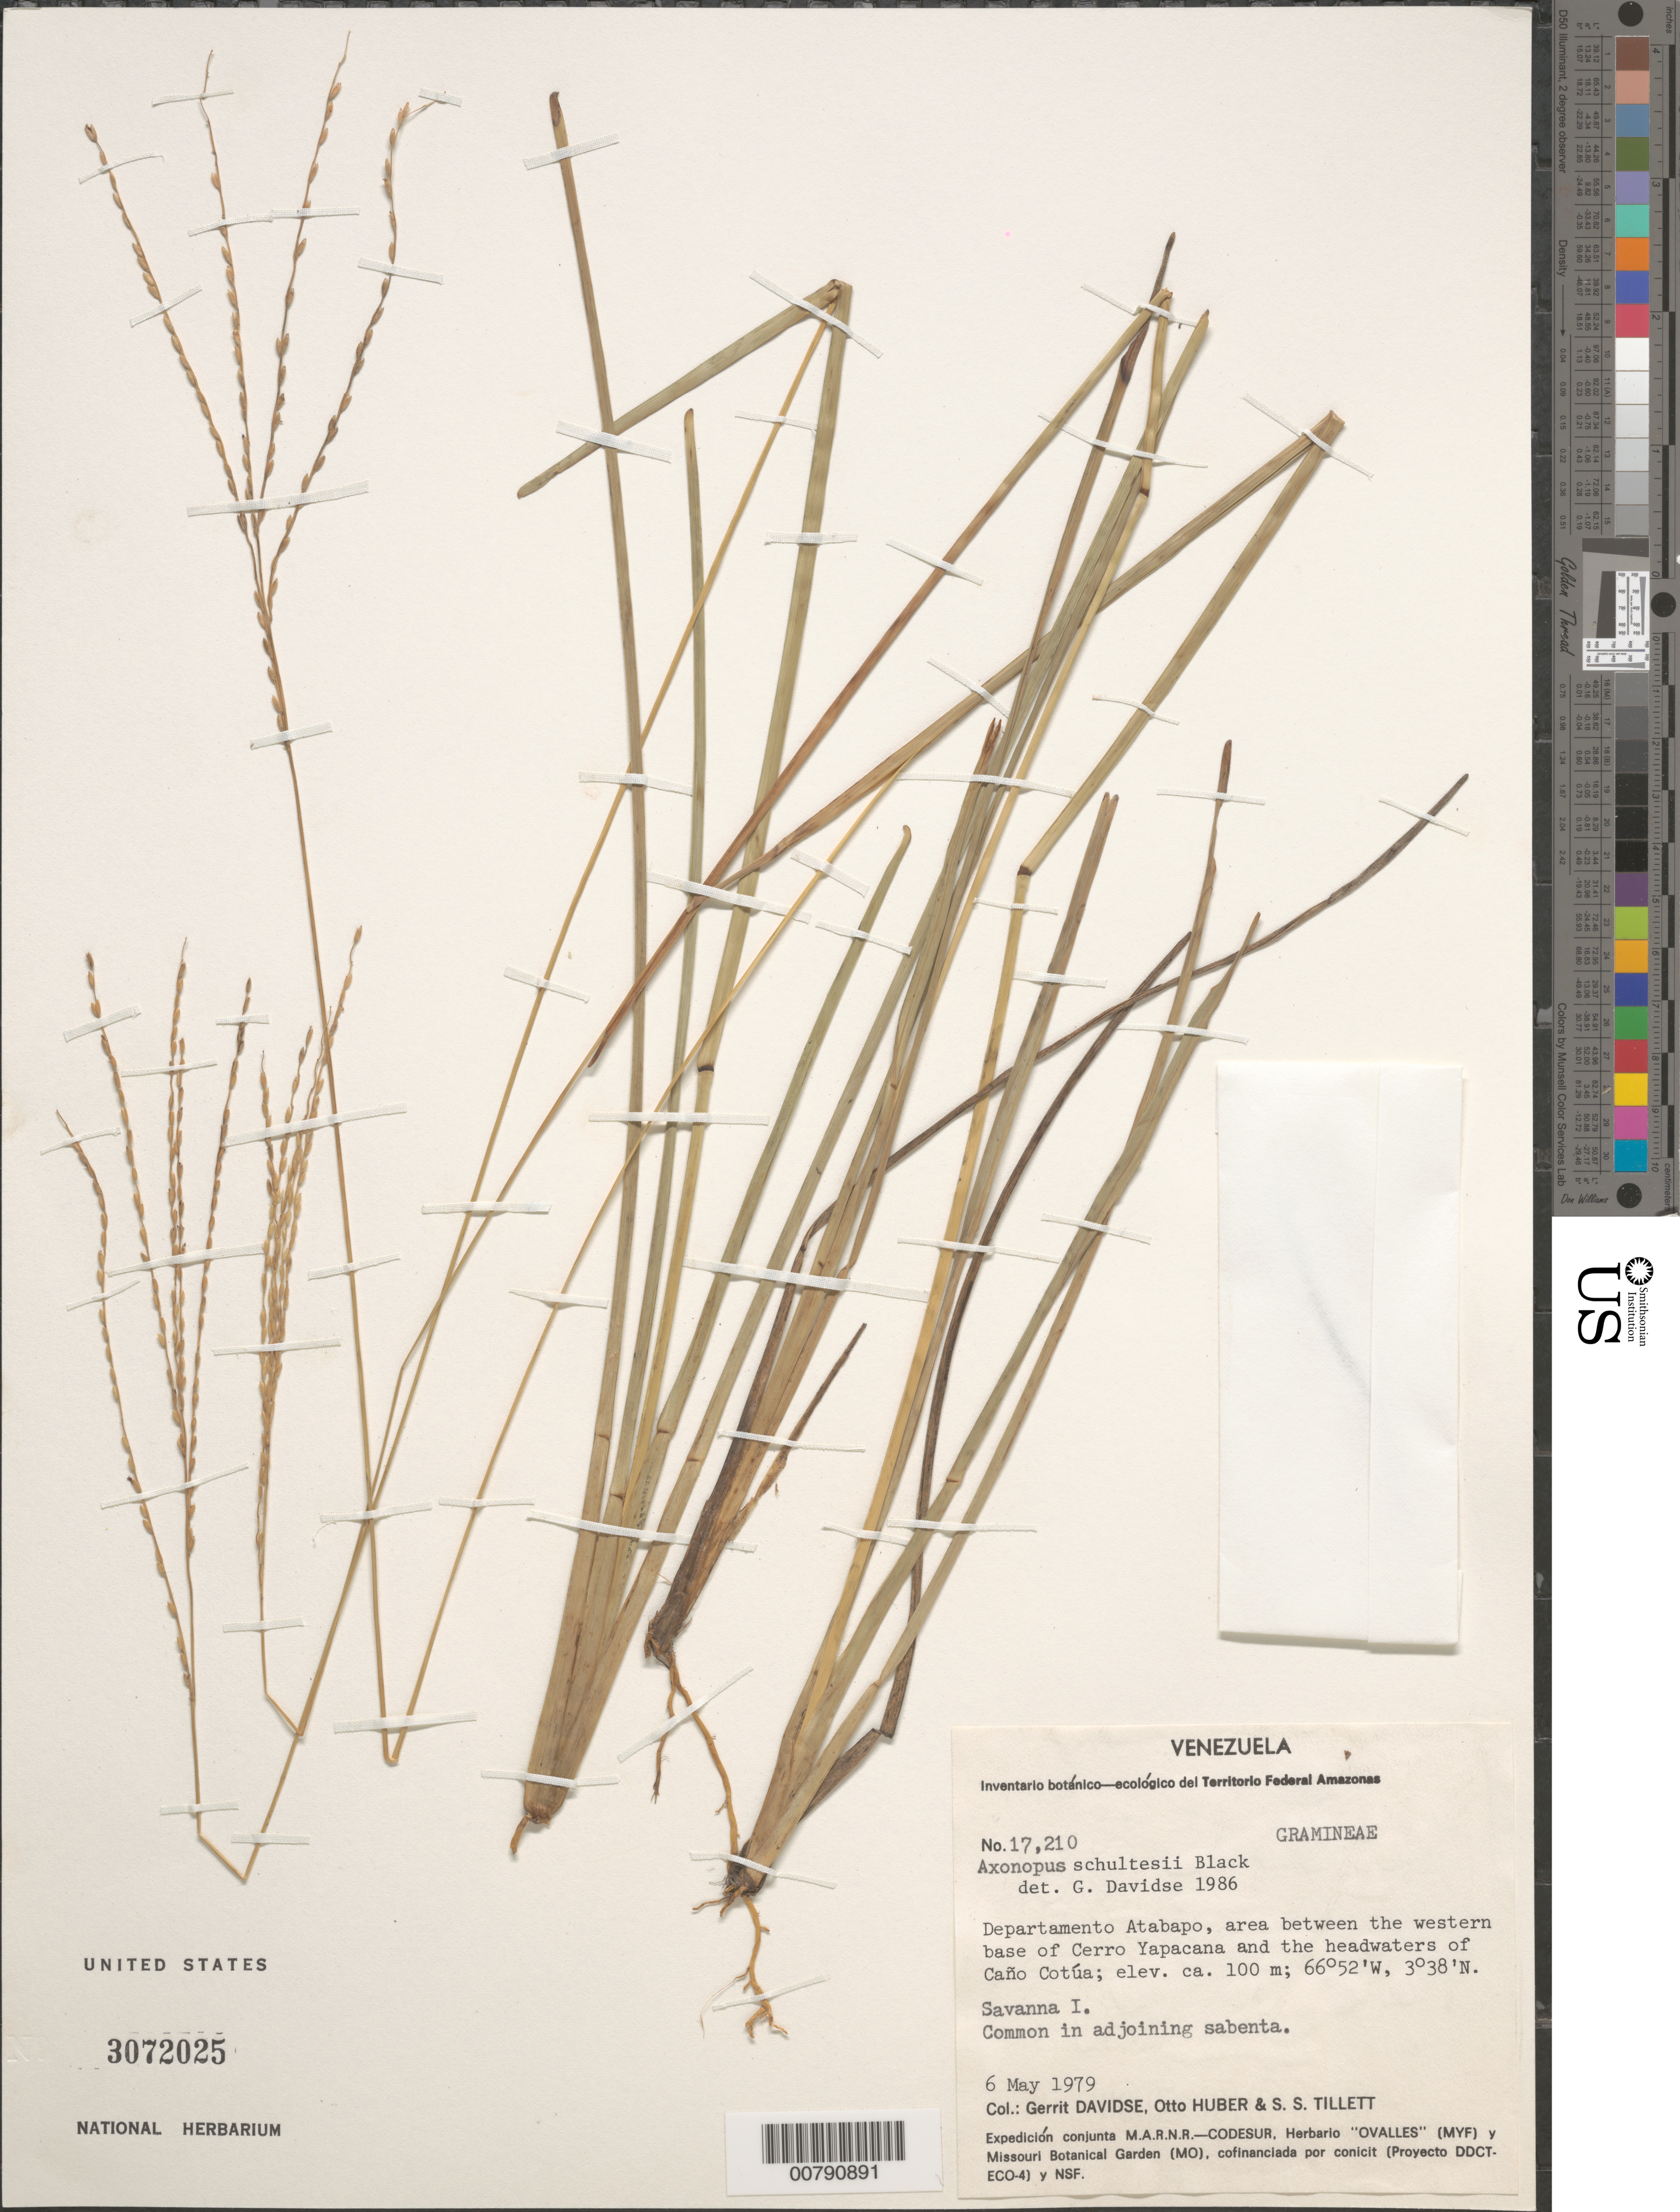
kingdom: Plantae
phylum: Tracheophyta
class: Liliopsida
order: Poales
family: Poaceae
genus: Axonopus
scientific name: Axonopus schultesii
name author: G.A. Black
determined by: Davidse, Gerrit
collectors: G. Davidse, O. Huber & S. S. Tillett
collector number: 17210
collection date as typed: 6-May-79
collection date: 1979-05-06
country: Venezuela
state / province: Amazonas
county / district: Atabapo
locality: Cerro Yapacána, western base, to headwaters of Caño Cotúa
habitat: Savanna I, adjoining sabaneta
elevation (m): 100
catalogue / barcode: US 3072025